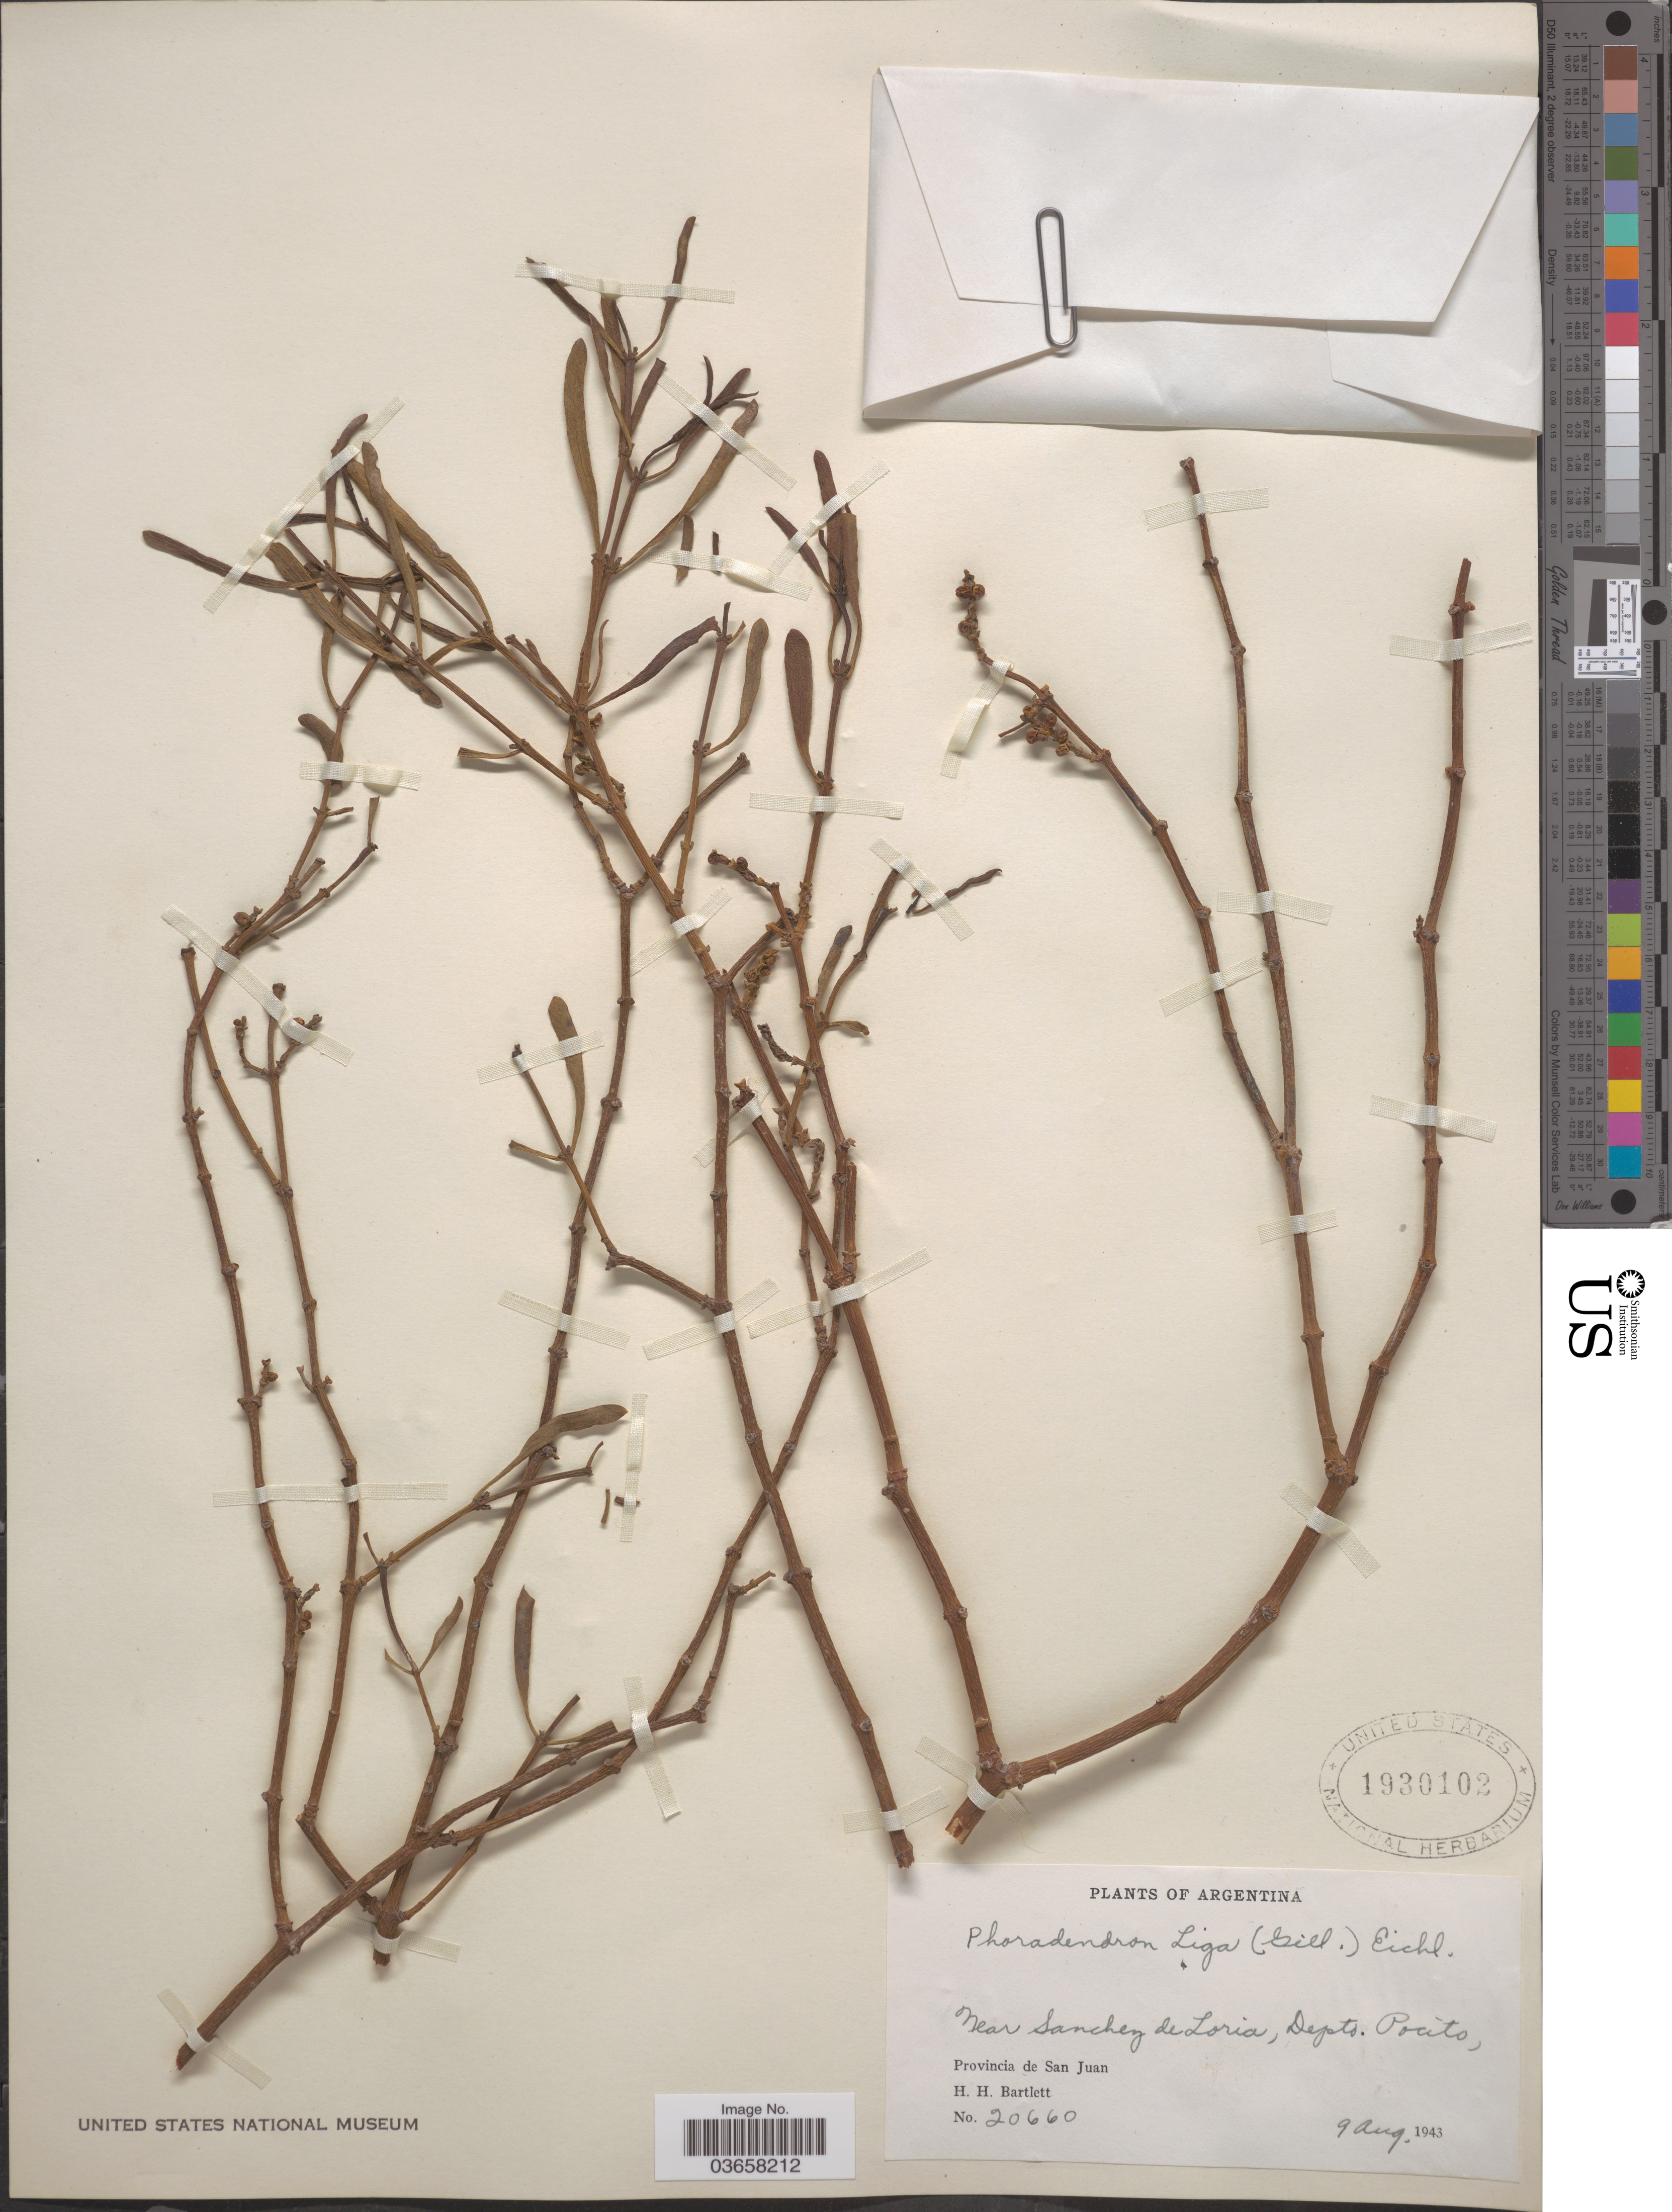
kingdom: Plantae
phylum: Tracheophyta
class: Magnoliopsida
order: Santalales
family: Viscaceae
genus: Phoradendron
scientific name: Phoradendron liga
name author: (Gillies ex Hook. & Arn.) Eichler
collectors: H. H. Bartlett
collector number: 20660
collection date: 1943-08-09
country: Argentina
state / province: San Juan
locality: Near Sancheng de Loria, Depto. Pocito.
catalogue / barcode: US 1930102